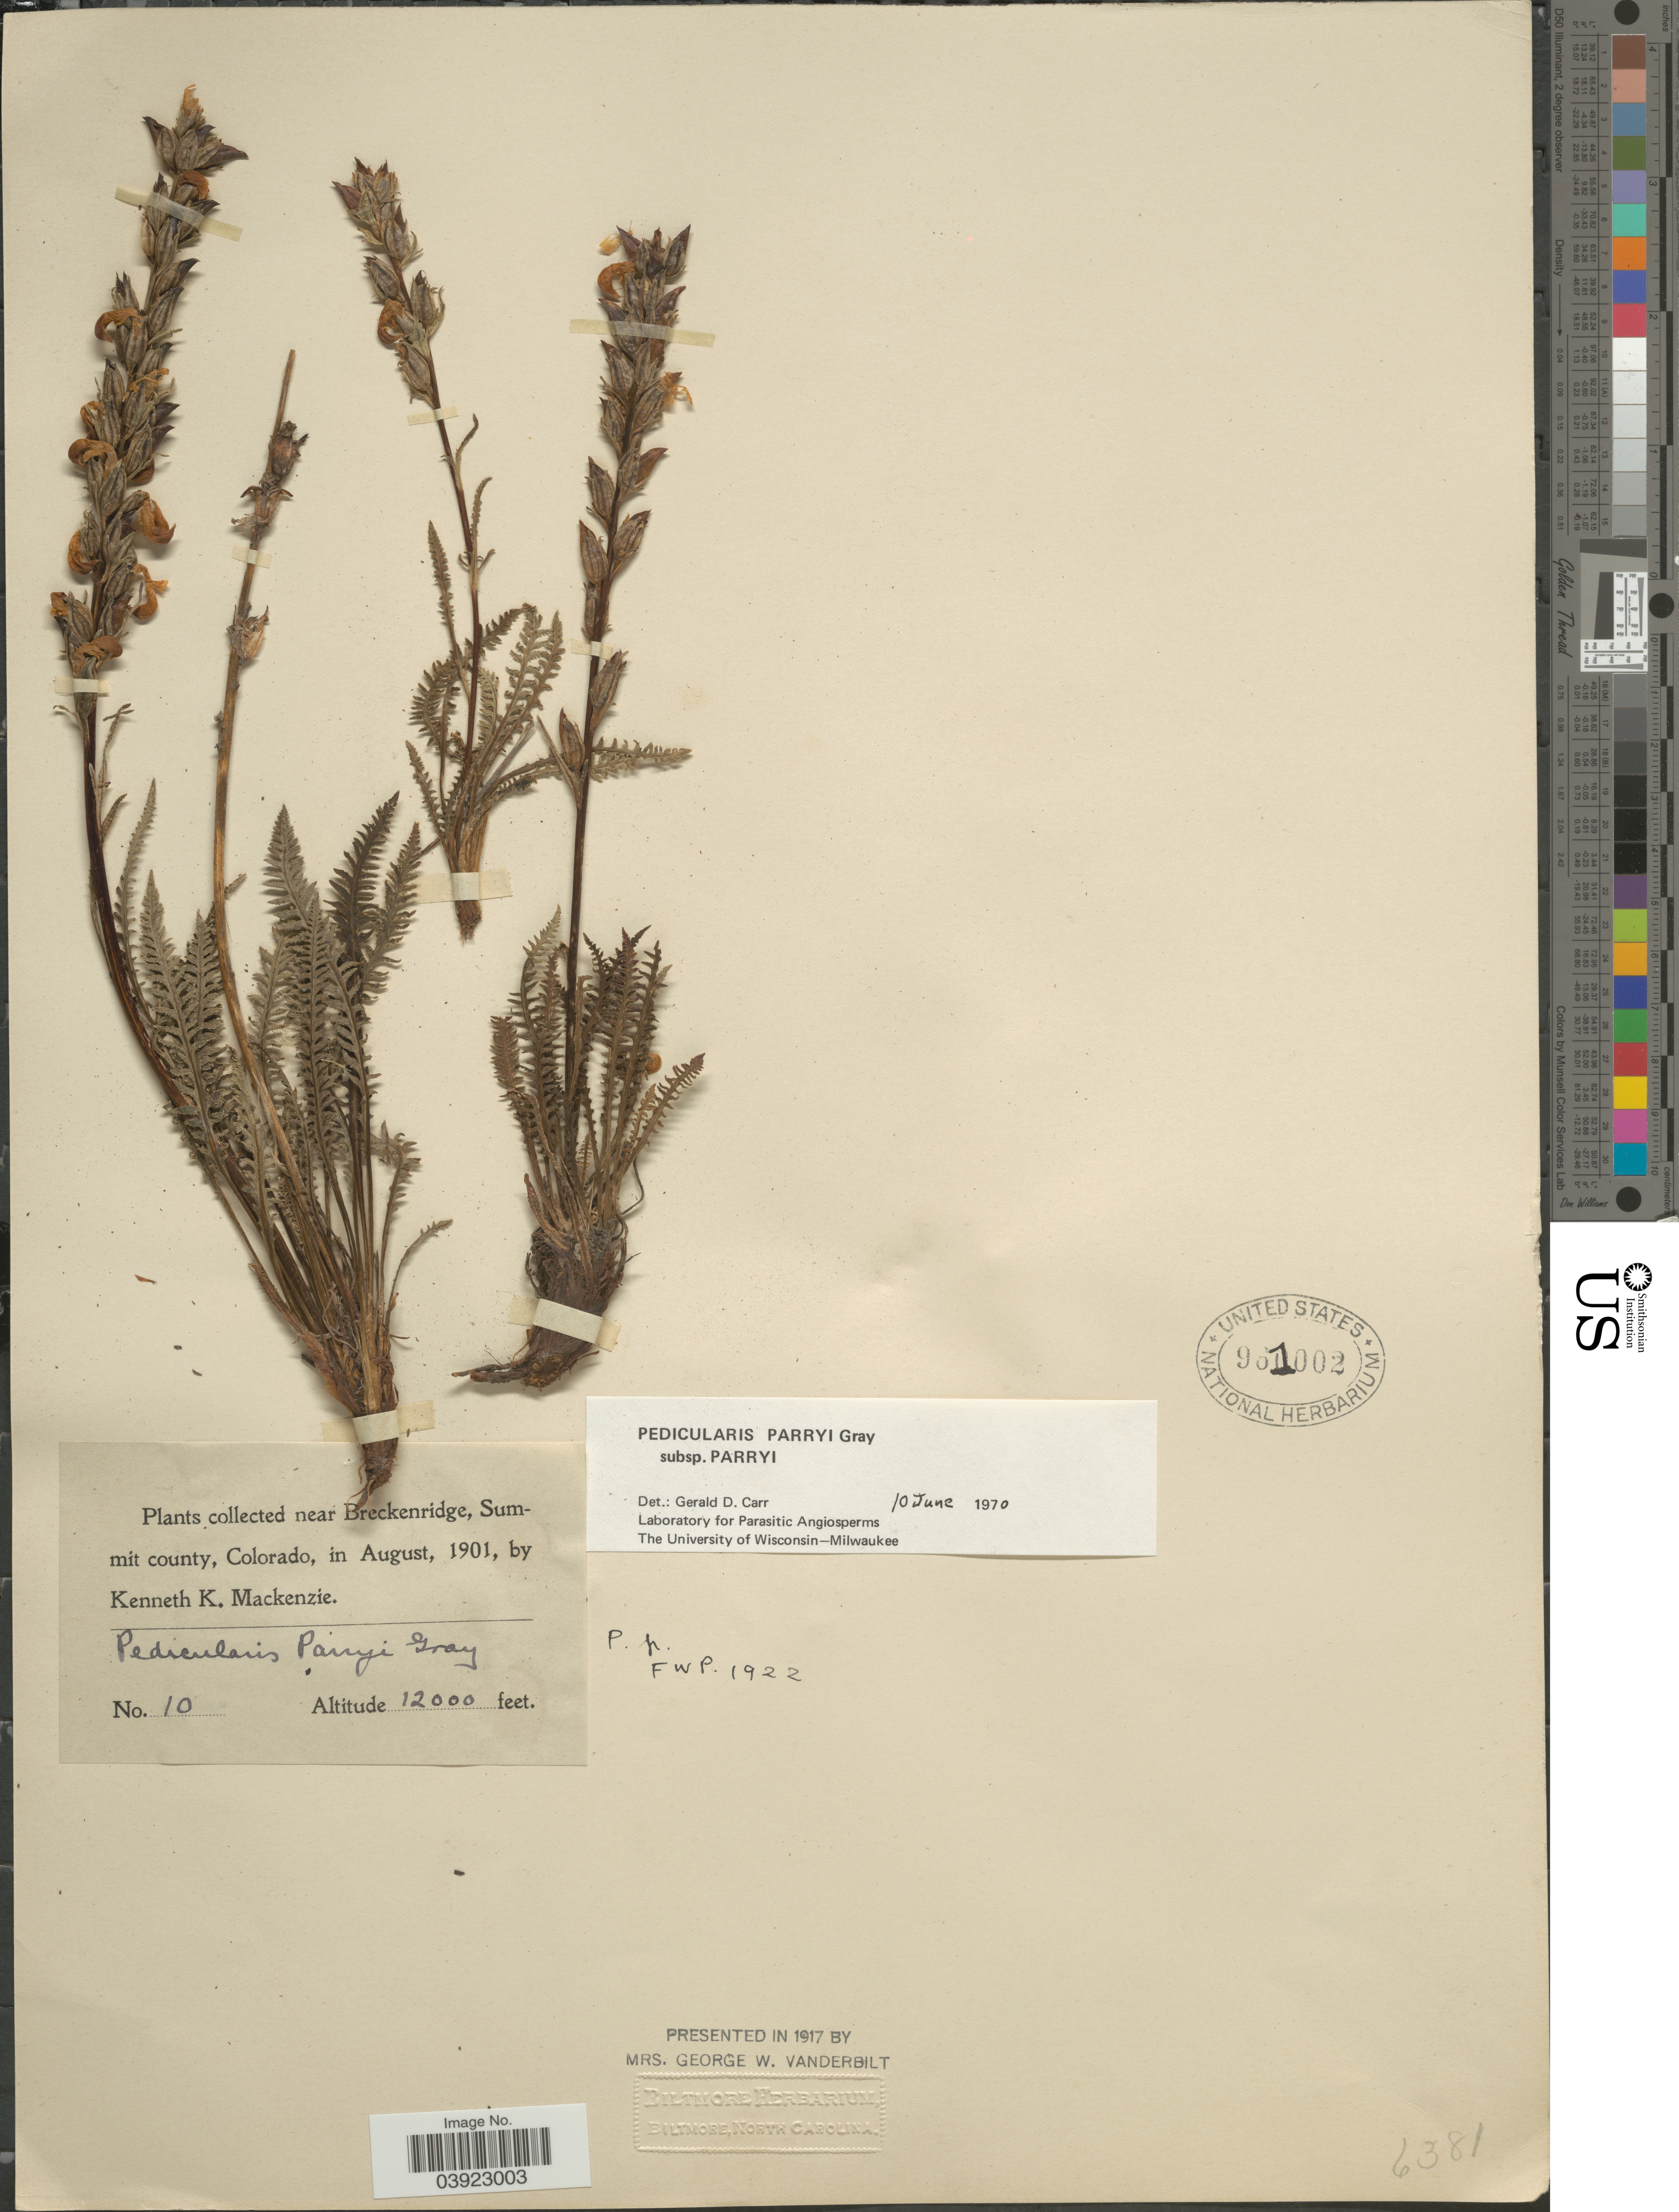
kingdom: Plantae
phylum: Tracheophyta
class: Magnoliopsida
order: Lamiales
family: Orobanchaceae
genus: Pedicularis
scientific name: Pedicularis parryi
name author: A. Gray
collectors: K. K. Mackenzie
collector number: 10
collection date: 1901-08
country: United States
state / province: Colorado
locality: Near Breckenridge, Summit county.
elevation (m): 3658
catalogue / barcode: US 961002